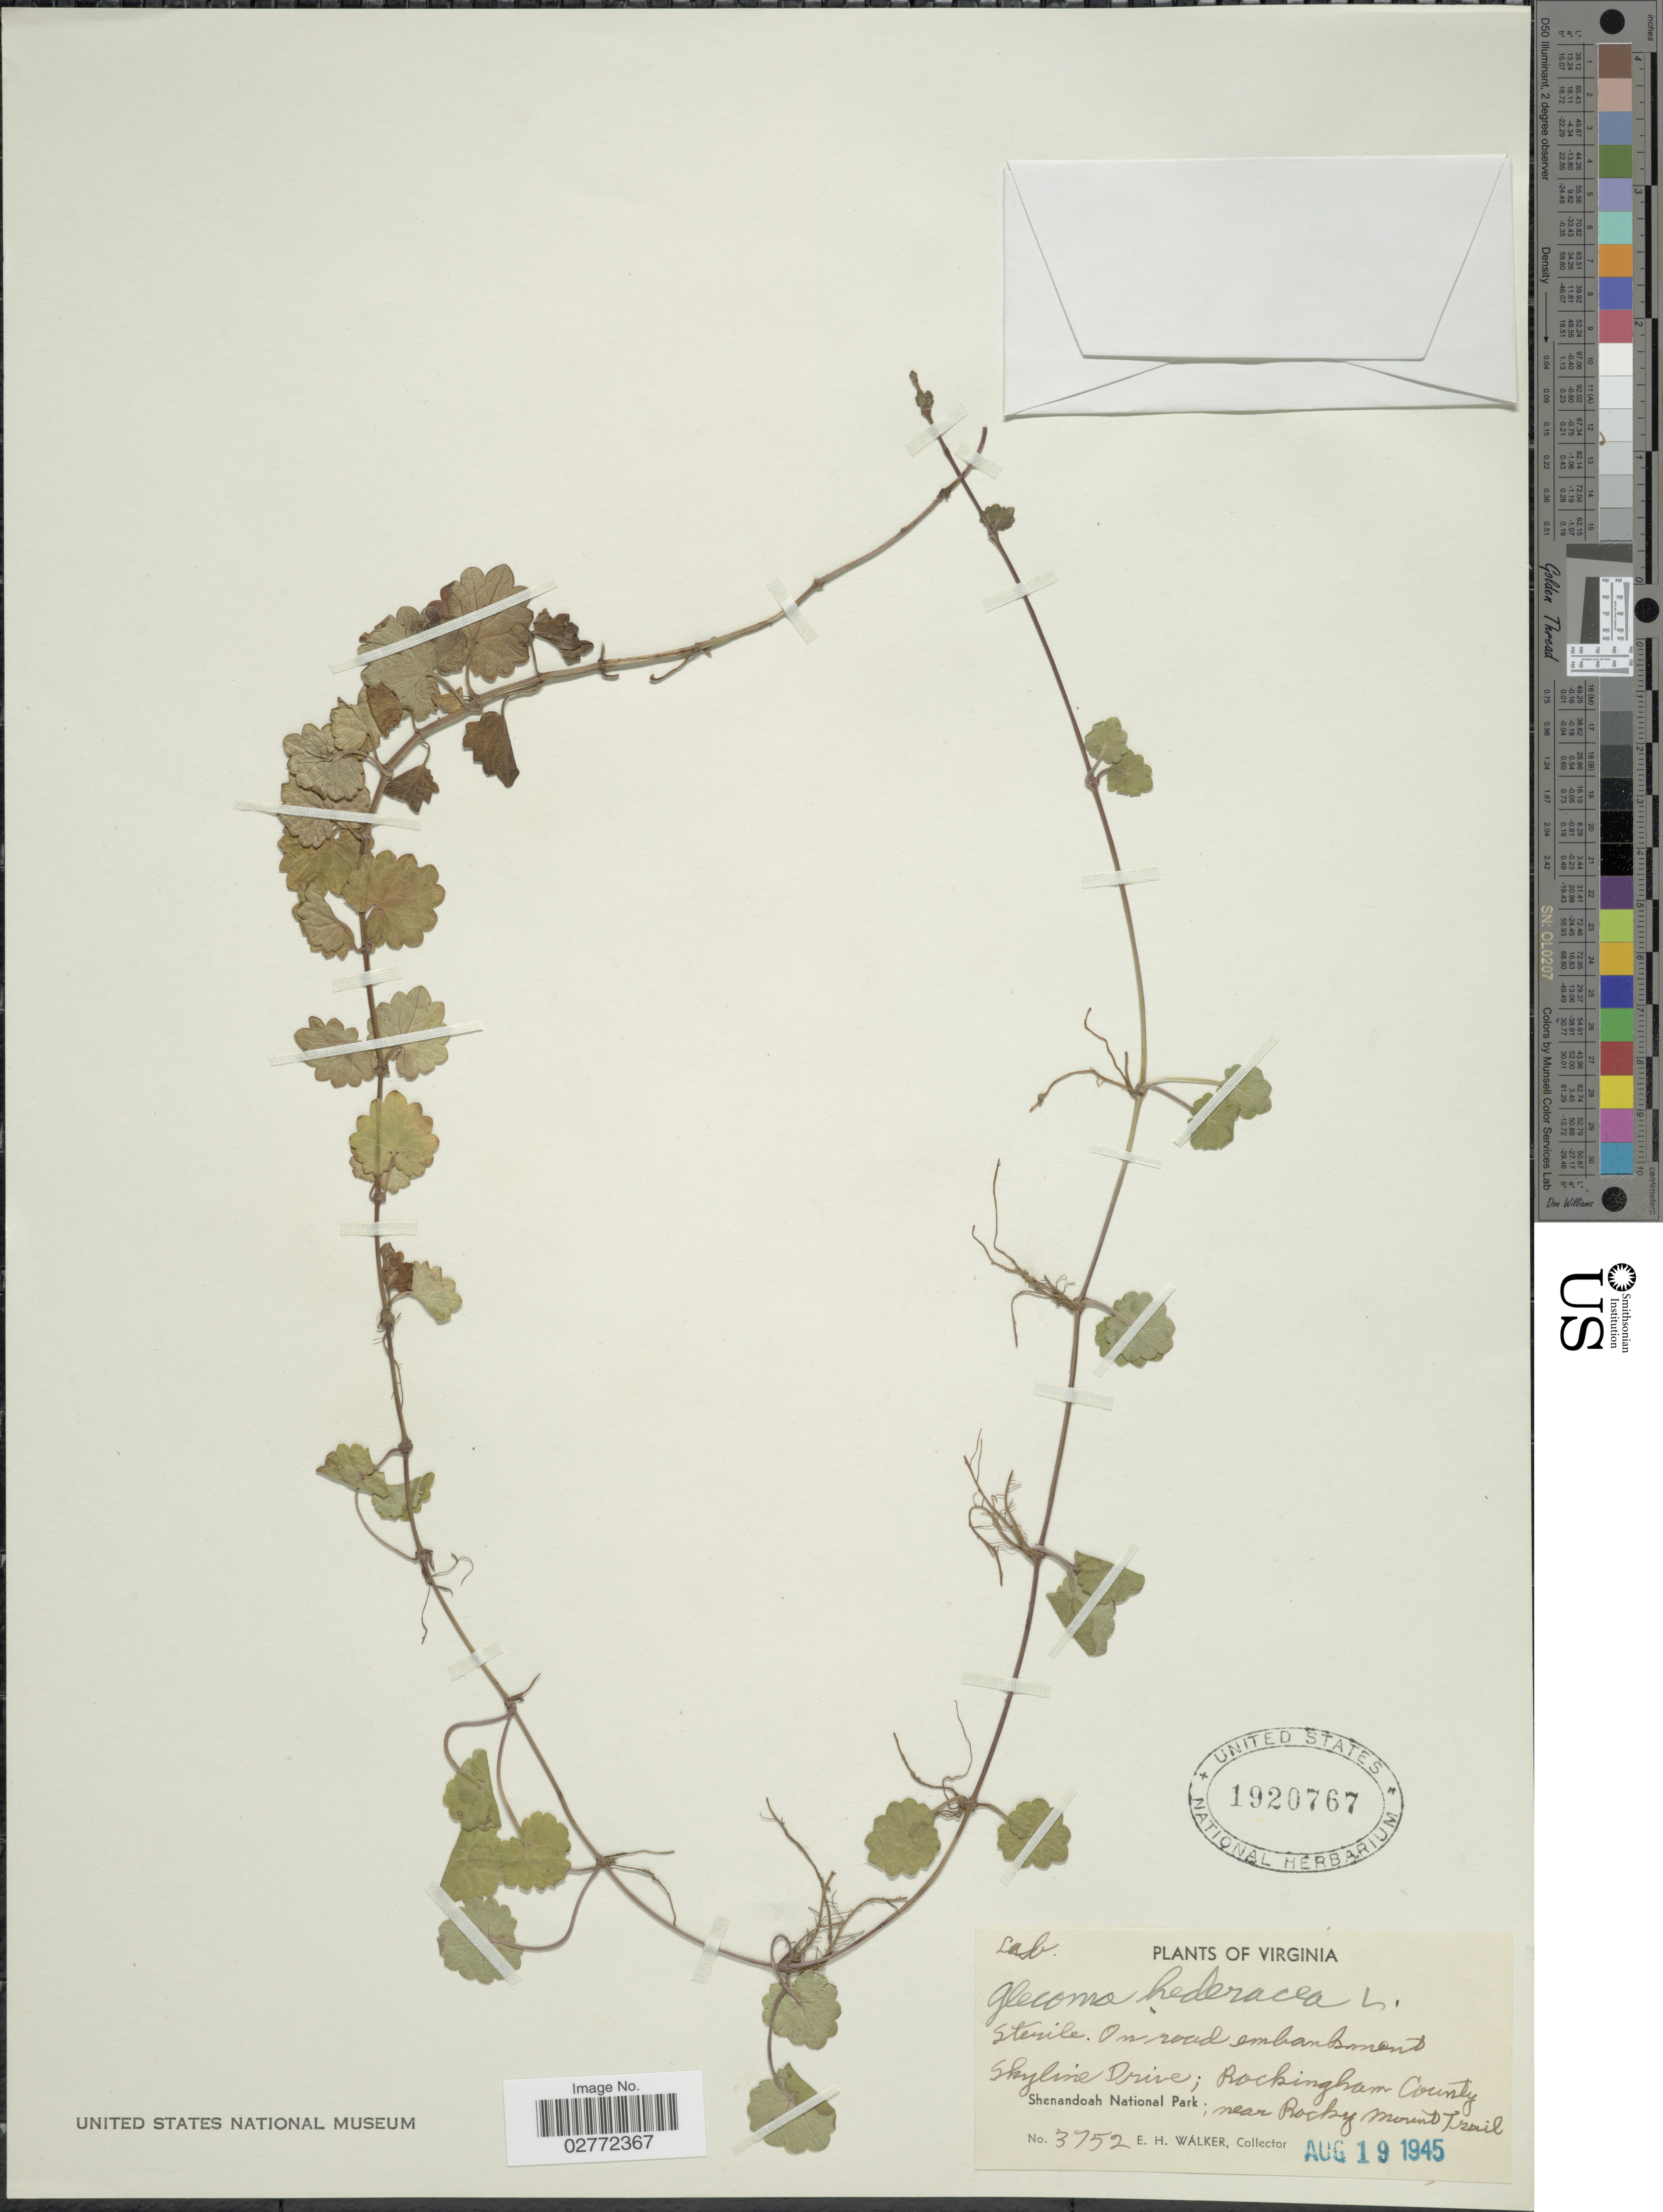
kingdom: Plantae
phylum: Tracheophyta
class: Magnoliopsida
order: Lamiales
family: Lamiaceae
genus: Glechoma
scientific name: Glechoma hederacea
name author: L.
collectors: E. H. Walker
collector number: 3752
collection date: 1945-08-19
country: United States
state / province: Virginia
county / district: Shenandoah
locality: On road embankment Skyline Drive; Rockingham County. Shenandoah National Park; near Rocky Mount Trail.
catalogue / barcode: US 1920767